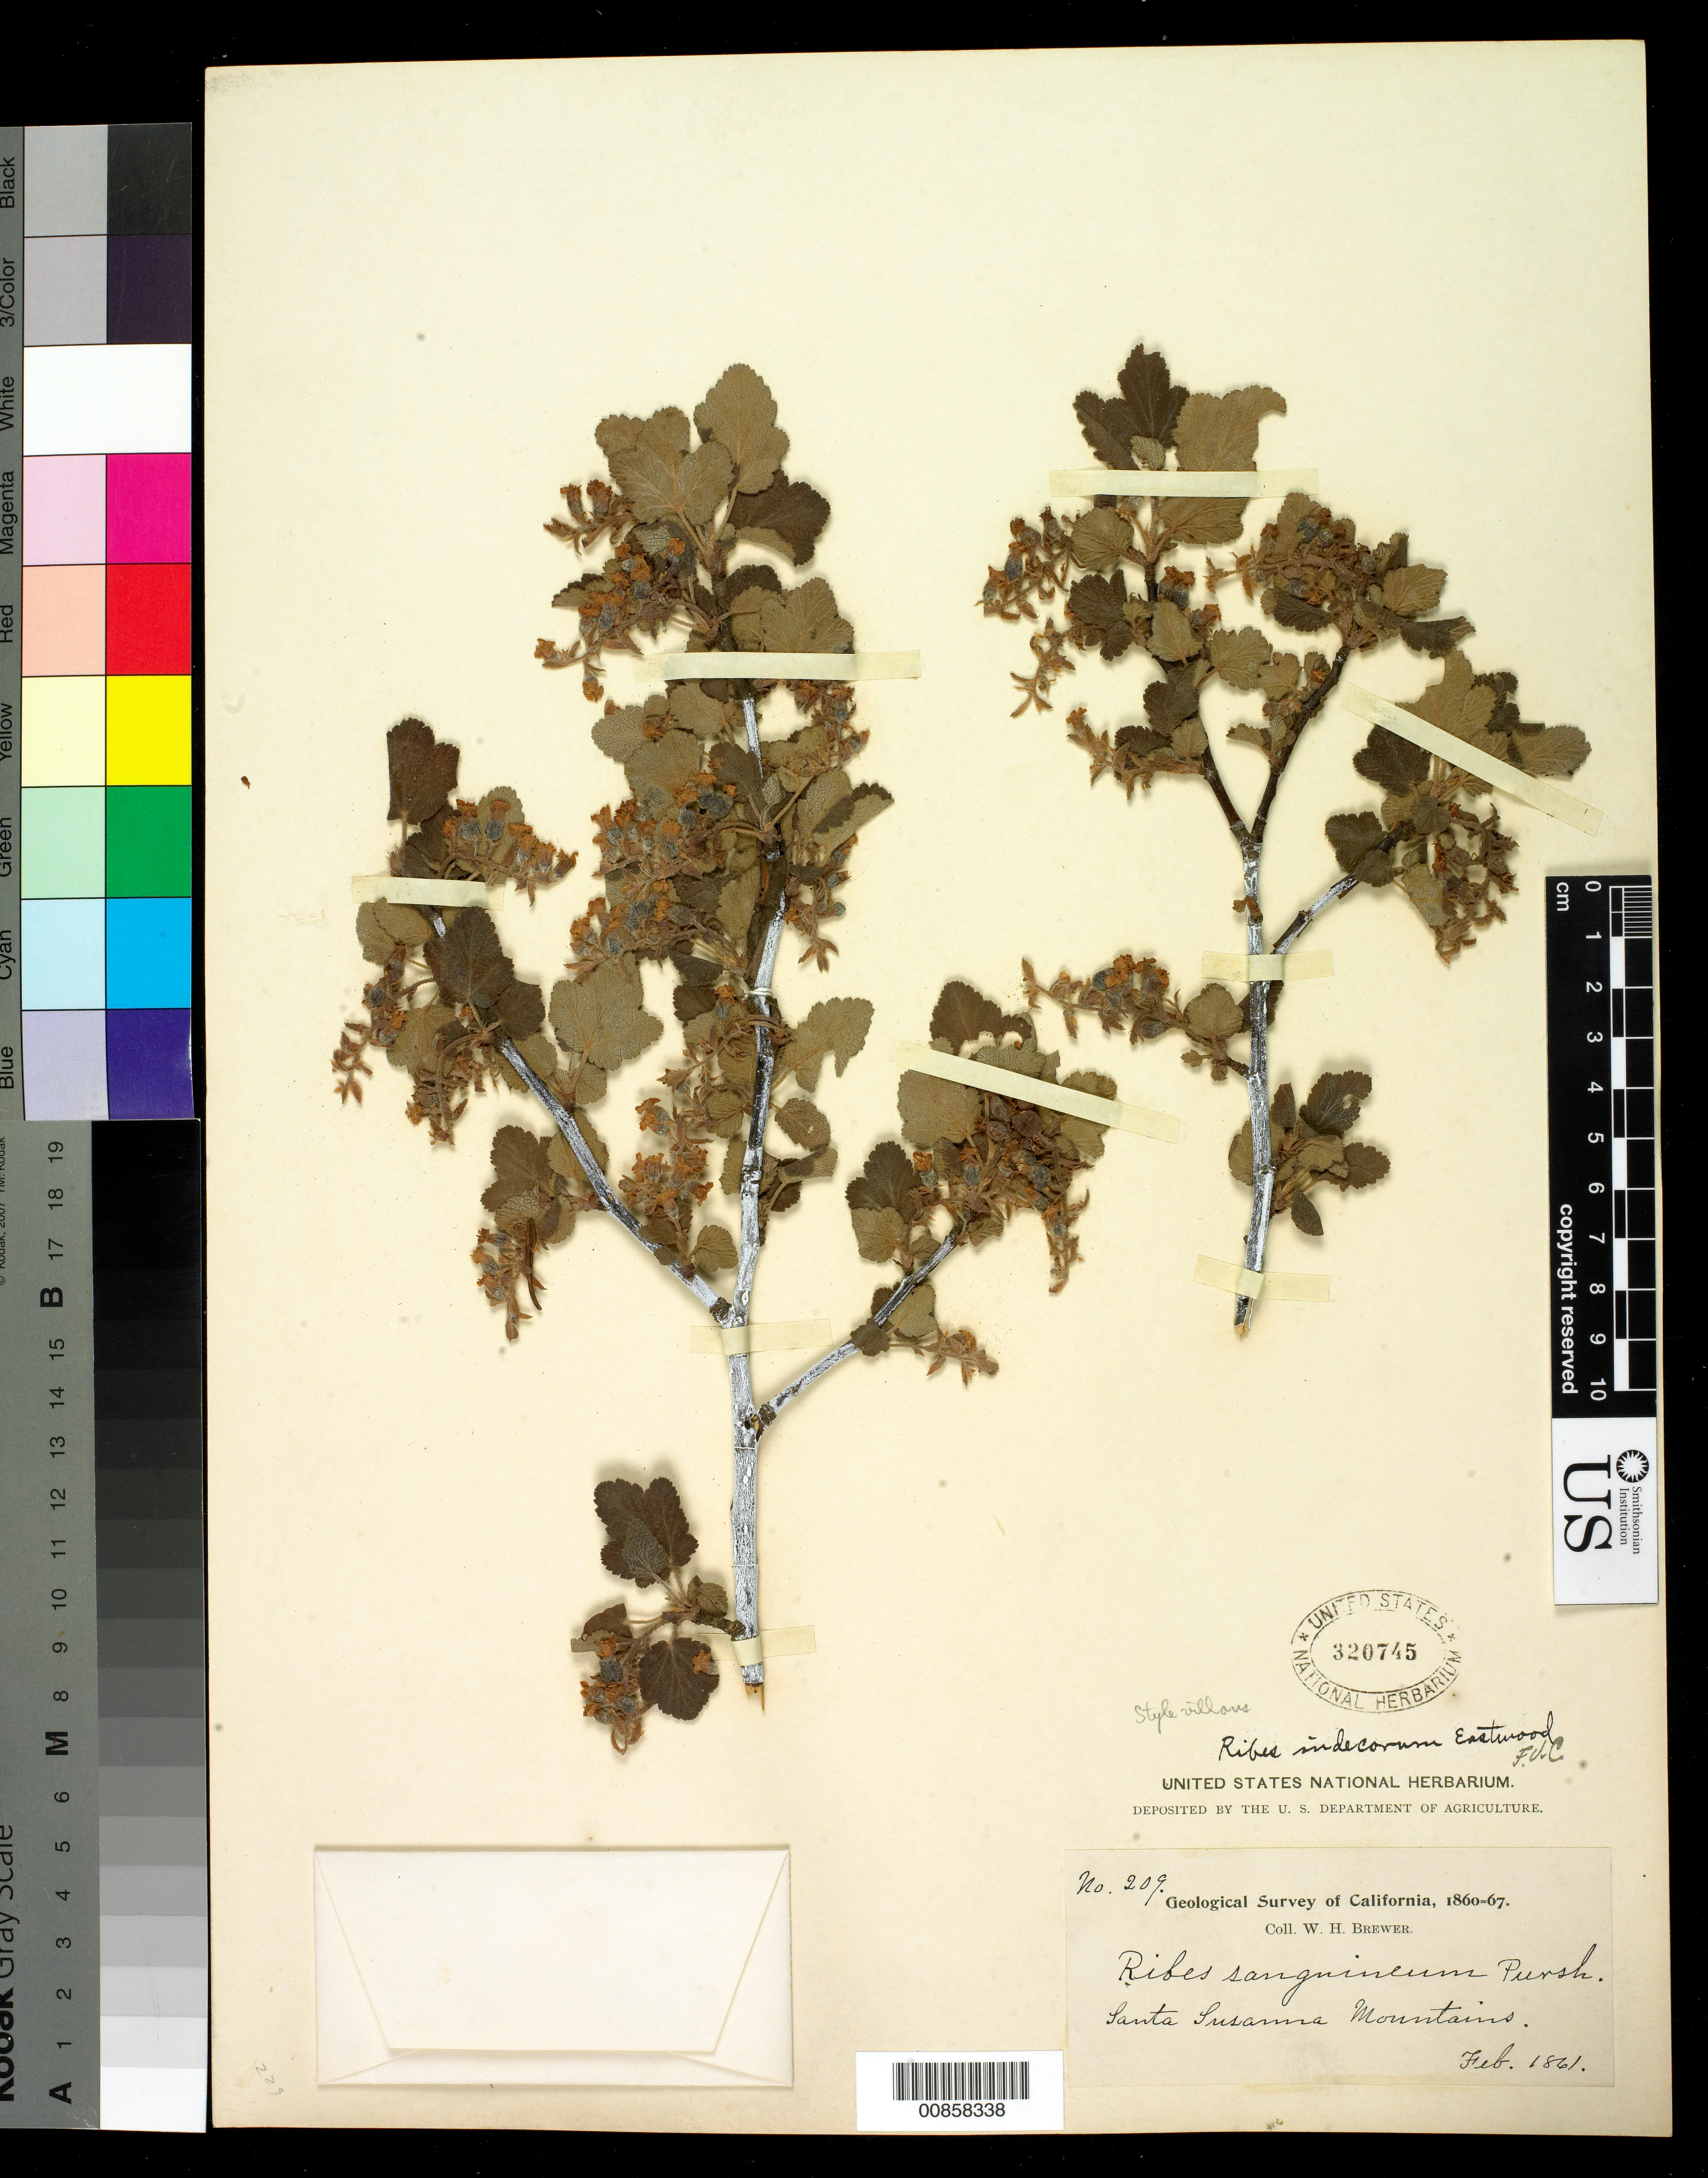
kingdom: Plantae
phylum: Tracheophyta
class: Magnoliopsida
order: Saxifragales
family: Grossulariaceae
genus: Ribes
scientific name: Ribes indecorum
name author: Eastw.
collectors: W. H. Brewer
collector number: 209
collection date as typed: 16 Feb 1861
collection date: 1861-02-16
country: United States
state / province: California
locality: Santa Susana Mts.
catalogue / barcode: US 320745